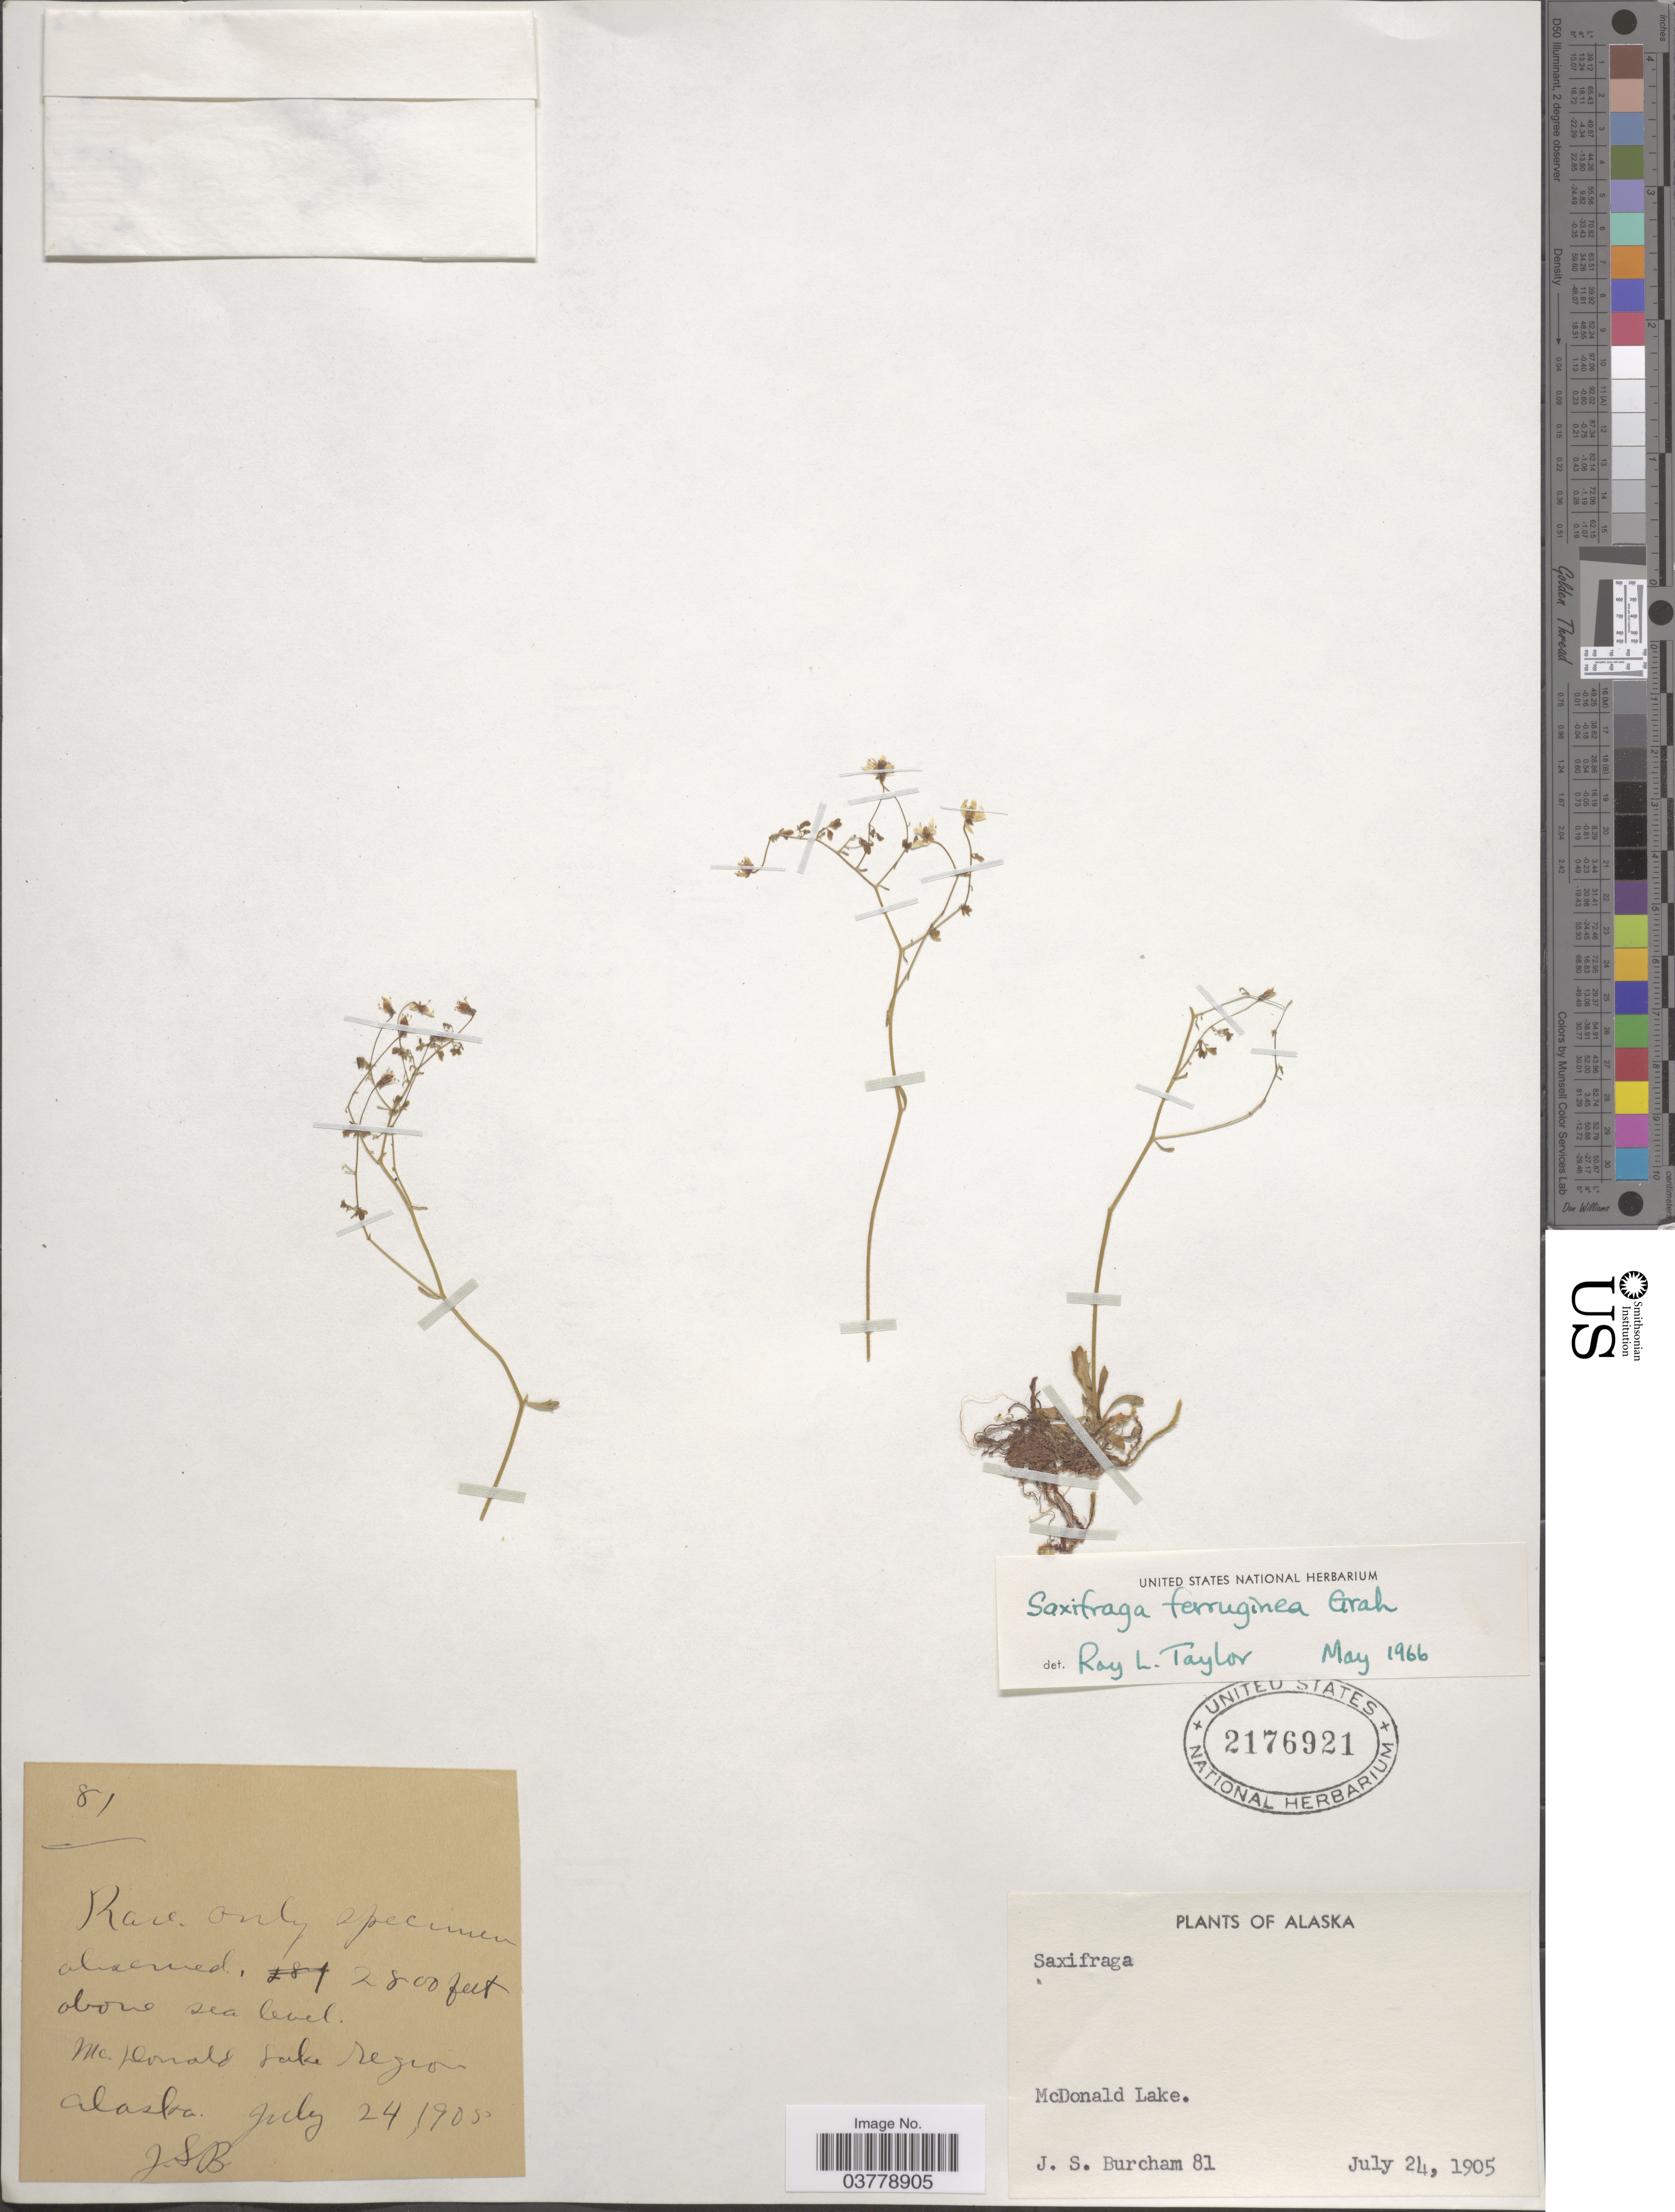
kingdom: Plantae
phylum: Tracheophyta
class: Magnoliopsida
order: Saxifragales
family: Saxifragaceae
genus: Micranthes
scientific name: Micranthes ferruginea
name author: (Graham) Brouillet & Gornall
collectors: J. Burcham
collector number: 81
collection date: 1905-07-24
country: United States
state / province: Alaska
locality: McDonald Lake. Lake Region.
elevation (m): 853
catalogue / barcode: US 2176921